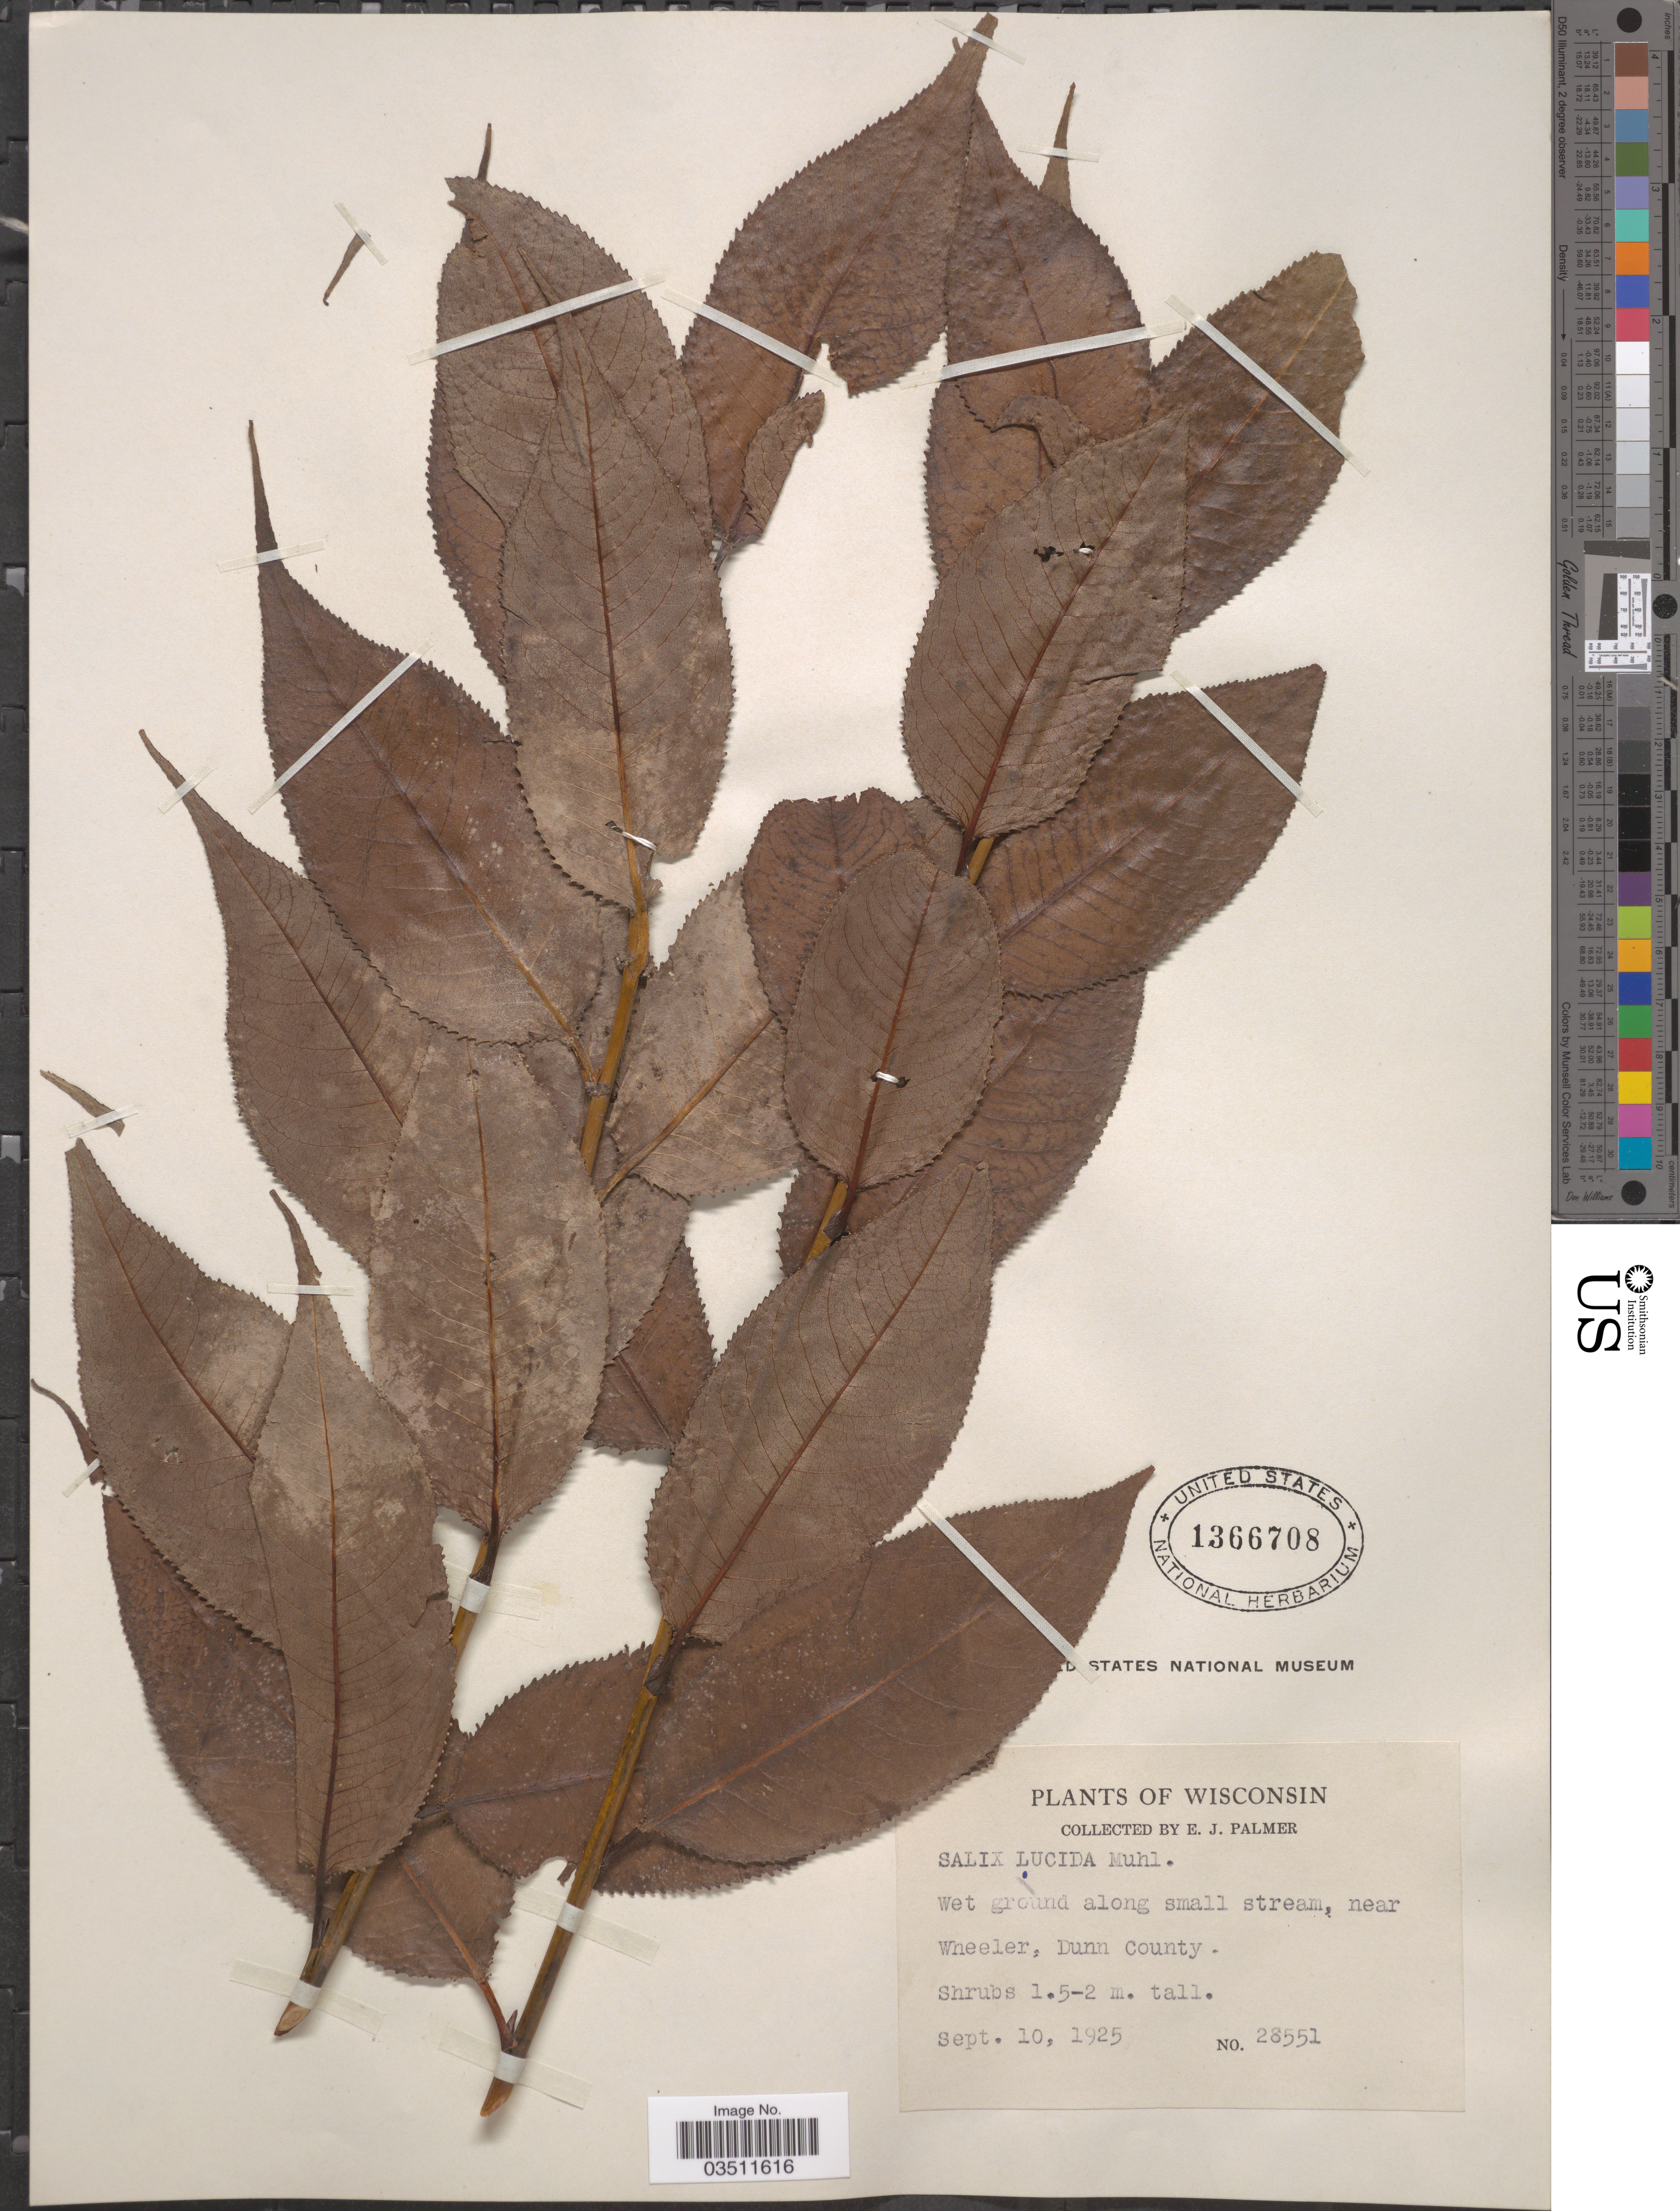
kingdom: Plantae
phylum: Tracheophyta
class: Magnoliopsida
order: Malpighiales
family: Salicaceae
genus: Salix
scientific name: Salix lucida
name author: Muhl.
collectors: E. J. Palmer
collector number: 28551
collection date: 1925-09-10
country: United States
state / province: Wisconsin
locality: Near Wheeler, Dunn County.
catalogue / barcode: US 1366708